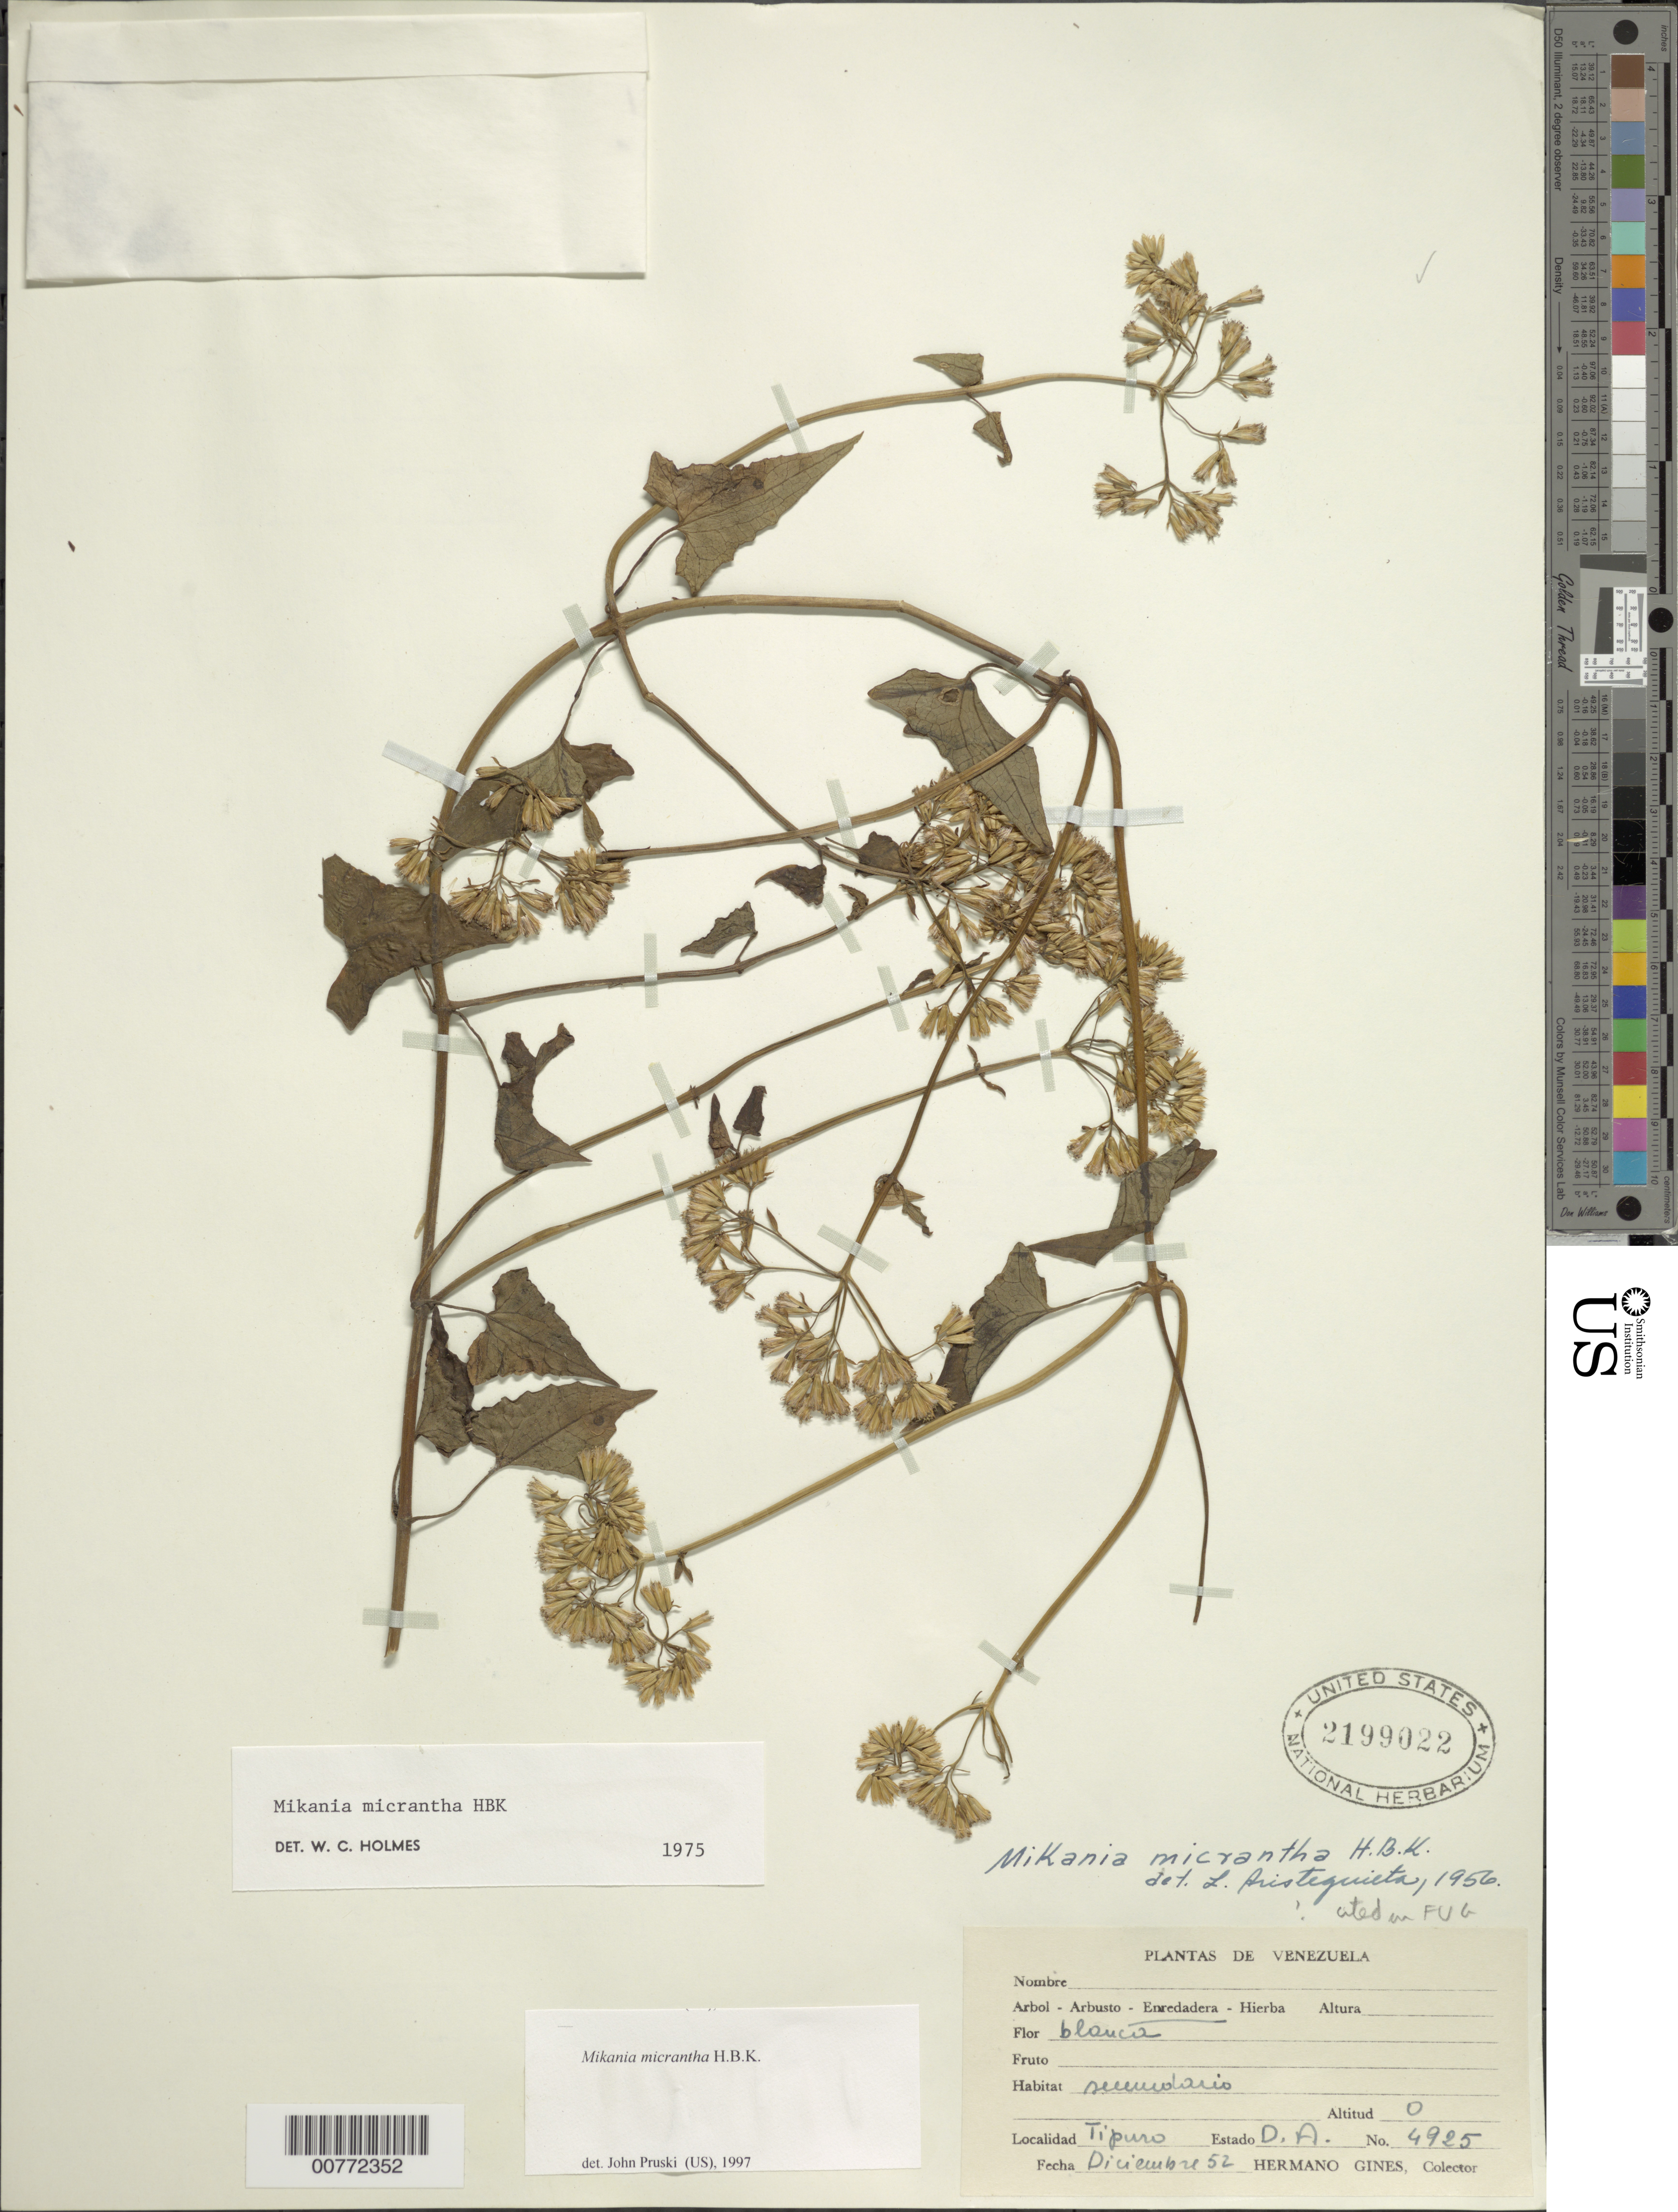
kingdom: Plantae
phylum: Tracheophyta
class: Magnoliopsida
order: Asterales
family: Asteraceae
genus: Mikania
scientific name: Mikania micrantha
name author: Kunth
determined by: Holmes, W. C.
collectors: H. Gines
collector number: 4925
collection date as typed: Dec-52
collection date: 1952-12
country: Venezuela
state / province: Delta Amacuro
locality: Tipuro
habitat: Secondary forest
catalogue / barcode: US 2199022